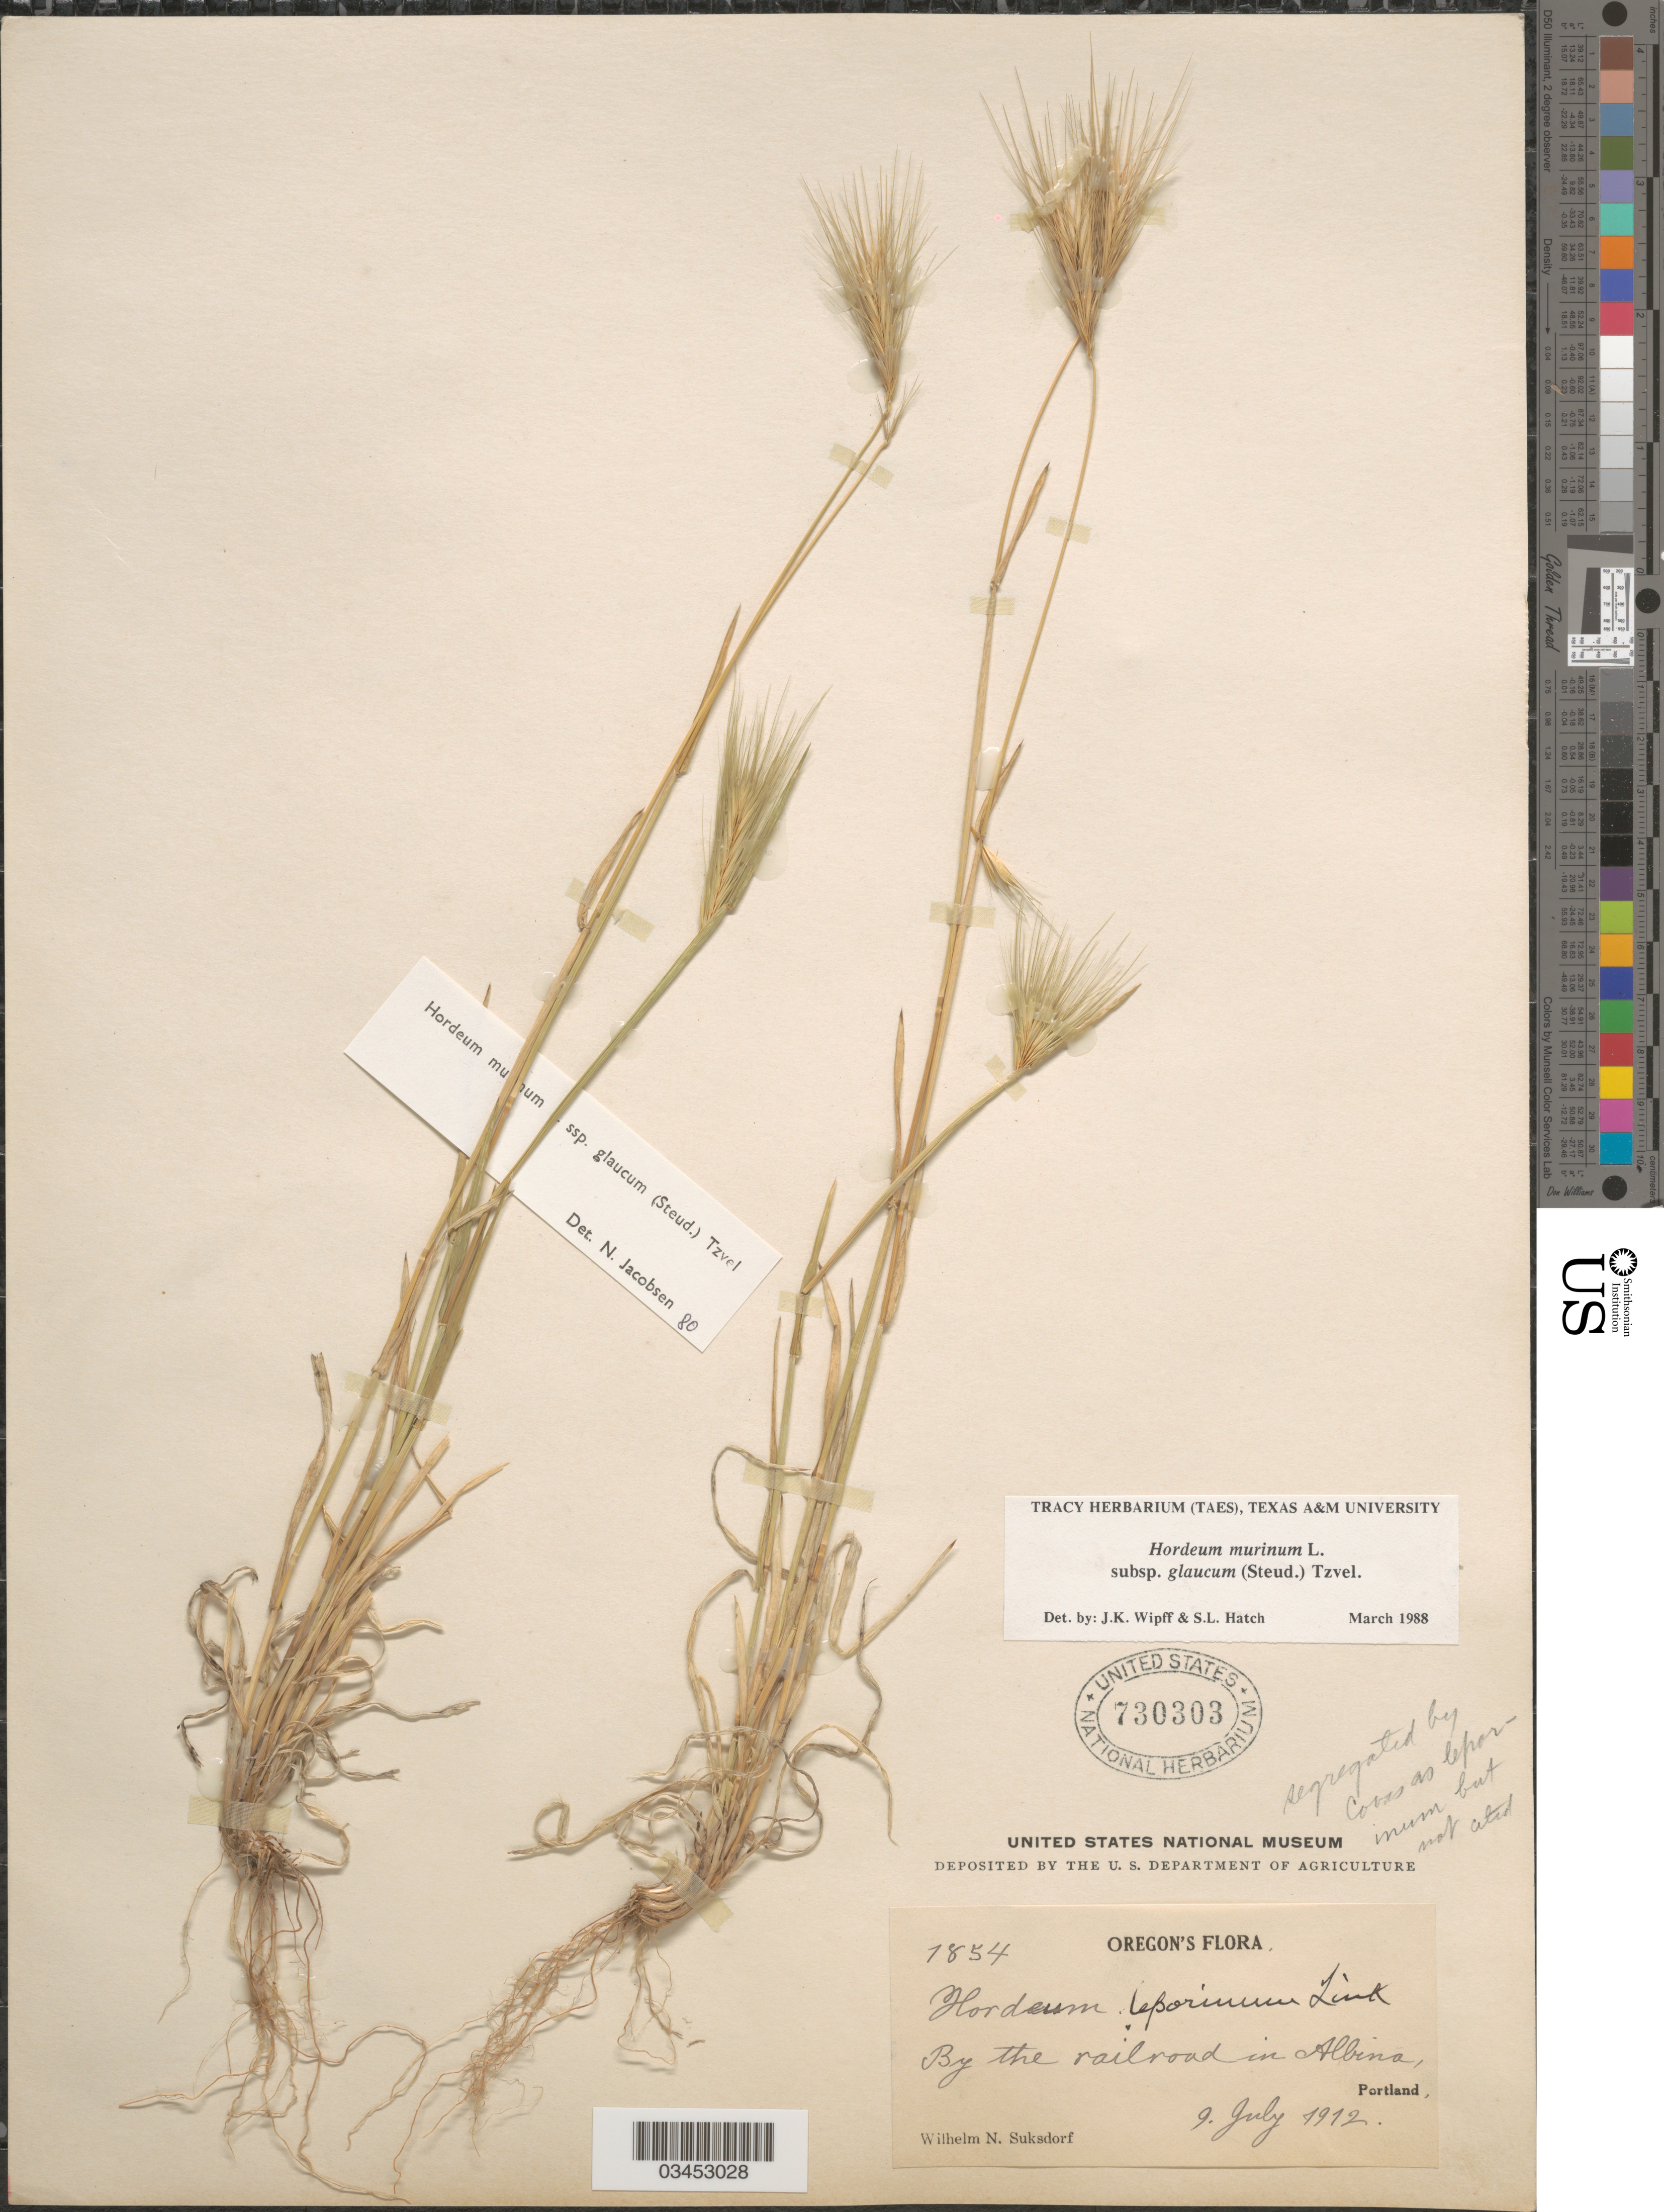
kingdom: Plantae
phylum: Tracheophyta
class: Liliopsida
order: Poales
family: Poaceae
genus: Hordeum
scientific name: Hordeum murinum subsp. glaucum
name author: (Steud.) Tzvelev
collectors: W. N. Suksdorf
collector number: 1854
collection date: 1912-07-09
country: United States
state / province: Oregon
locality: By the railroad in Albina, Portland.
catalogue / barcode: US 730303